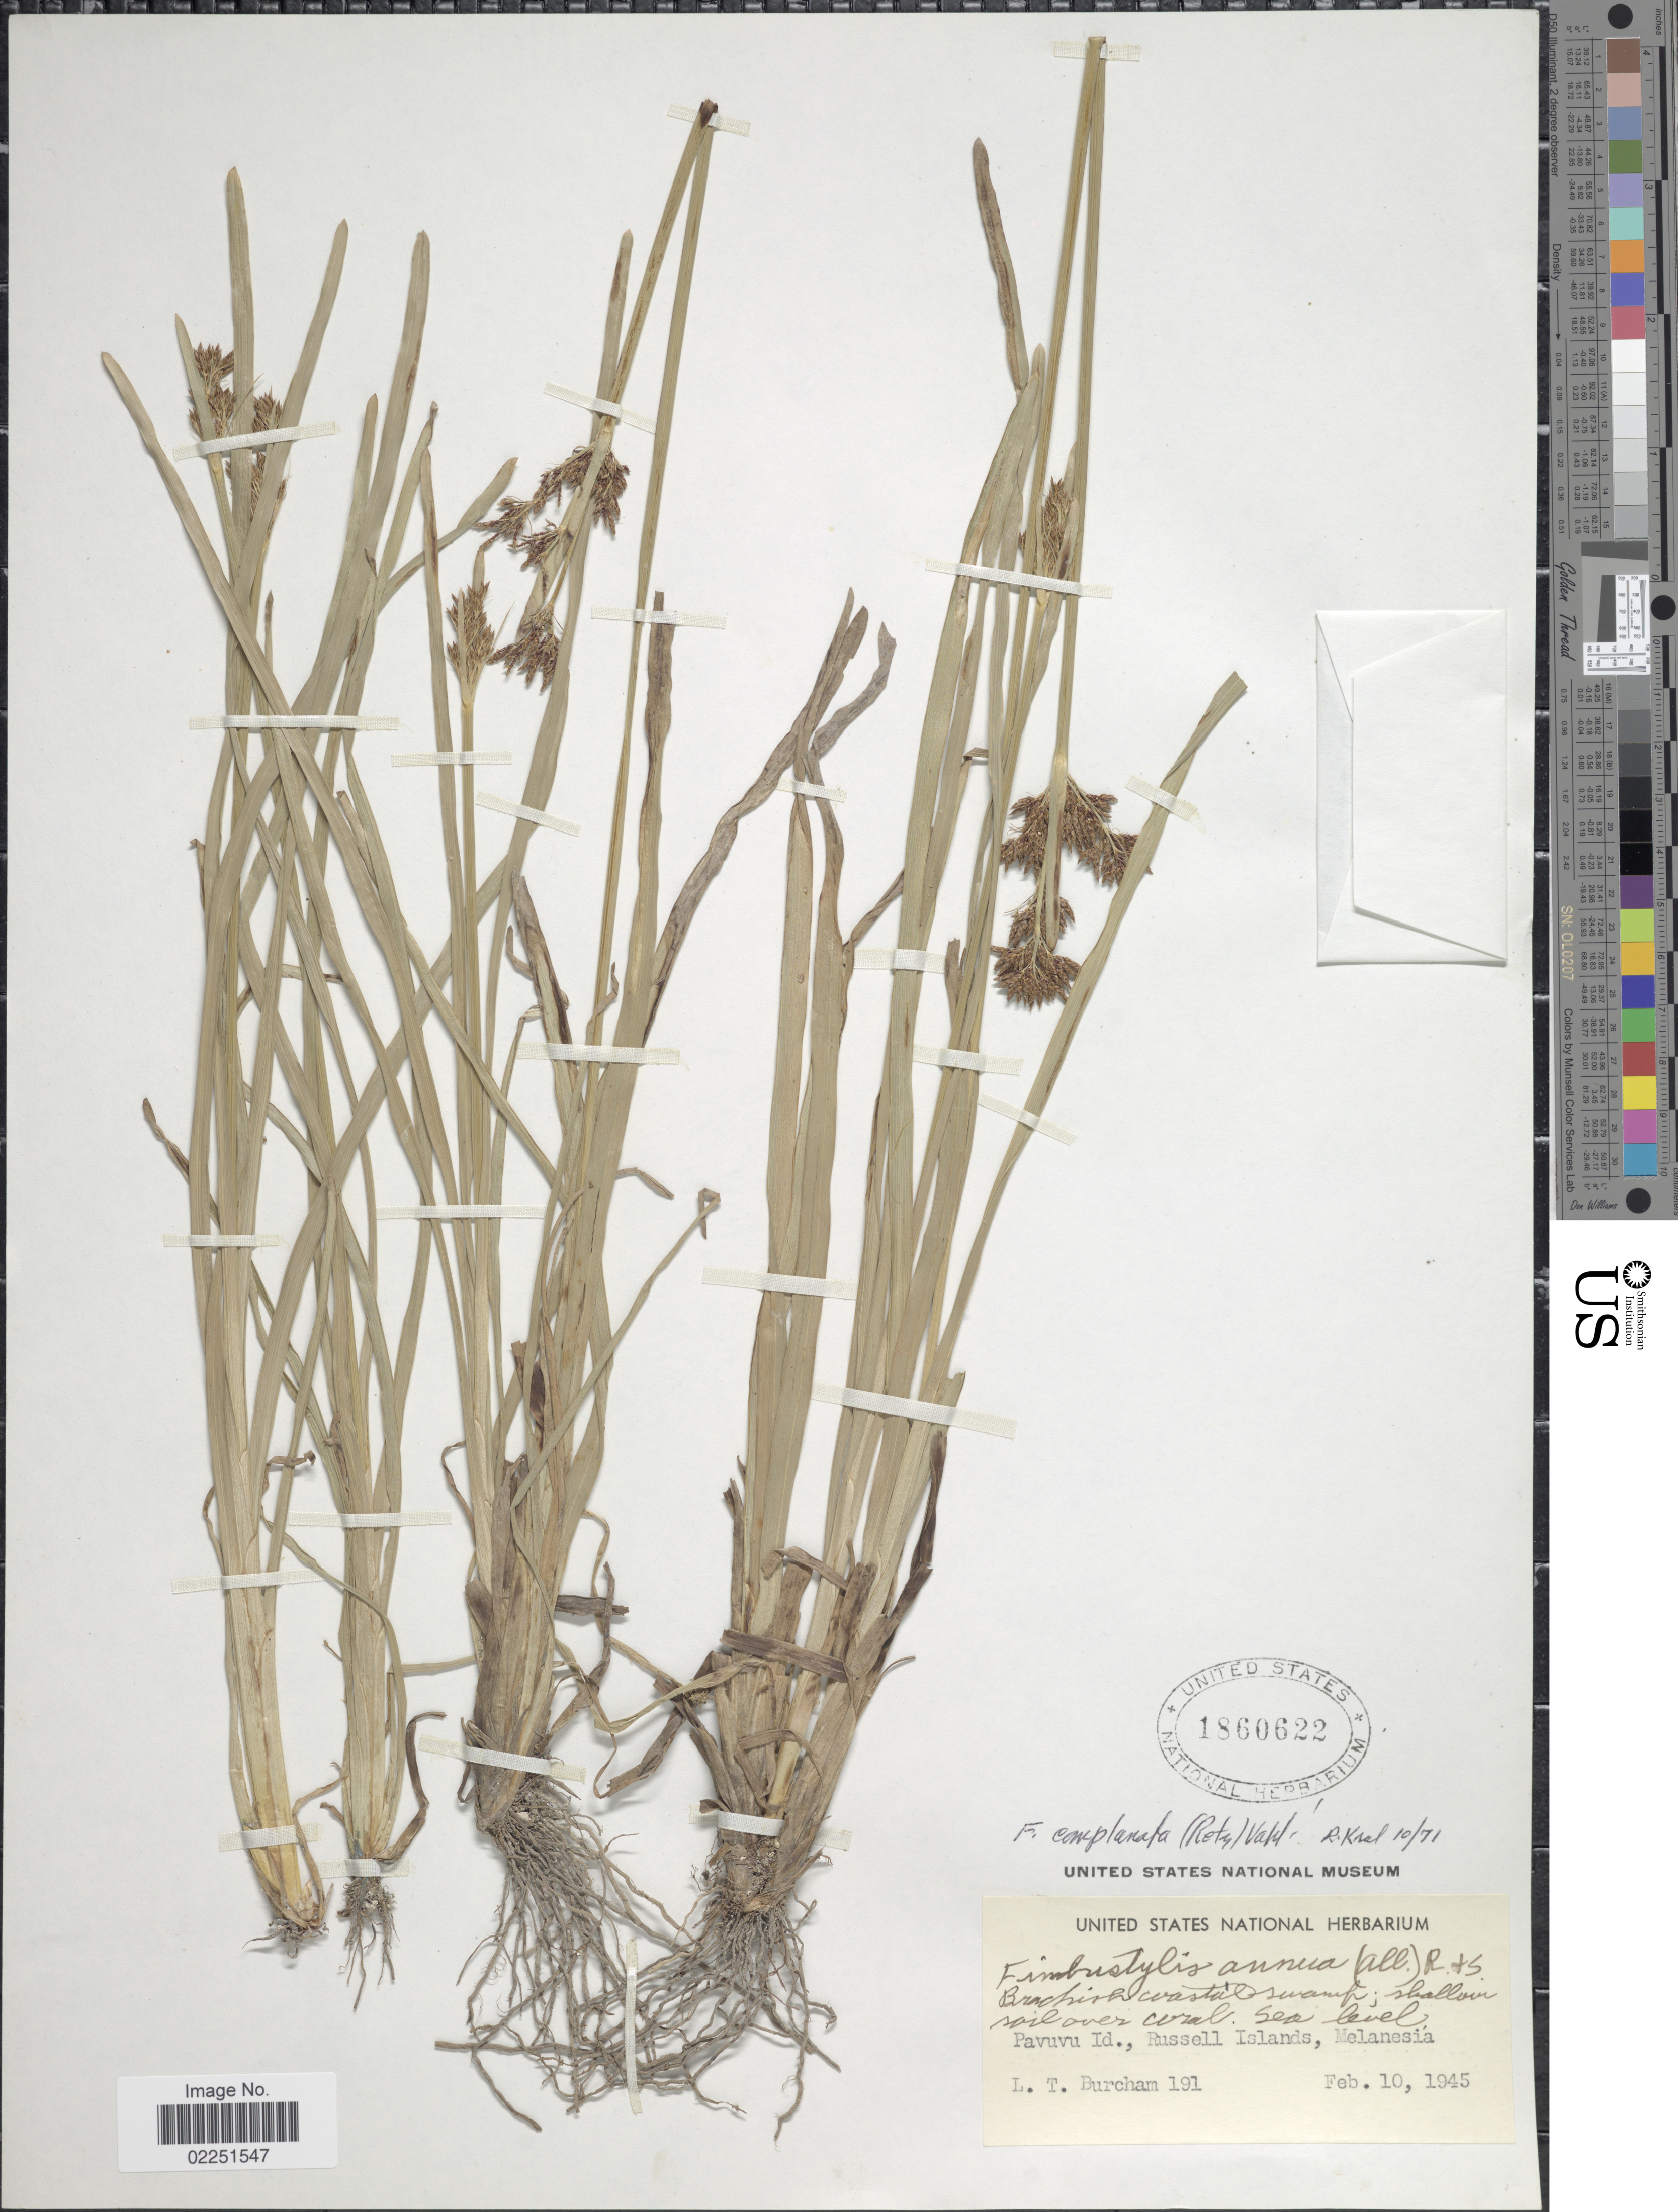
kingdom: Plantae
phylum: Tracheophyta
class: Liliopsida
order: Poales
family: Cyperaceae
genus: Fimbristylis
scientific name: Fimbristylis complanata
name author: (Retz.) Link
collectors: L. Burcham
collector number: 191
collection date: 1945-02-10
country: Solomon Islands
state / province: Solomon Islands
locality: Pavuvu Id., Russell Islands, Melanesia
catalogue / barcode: US 1860622